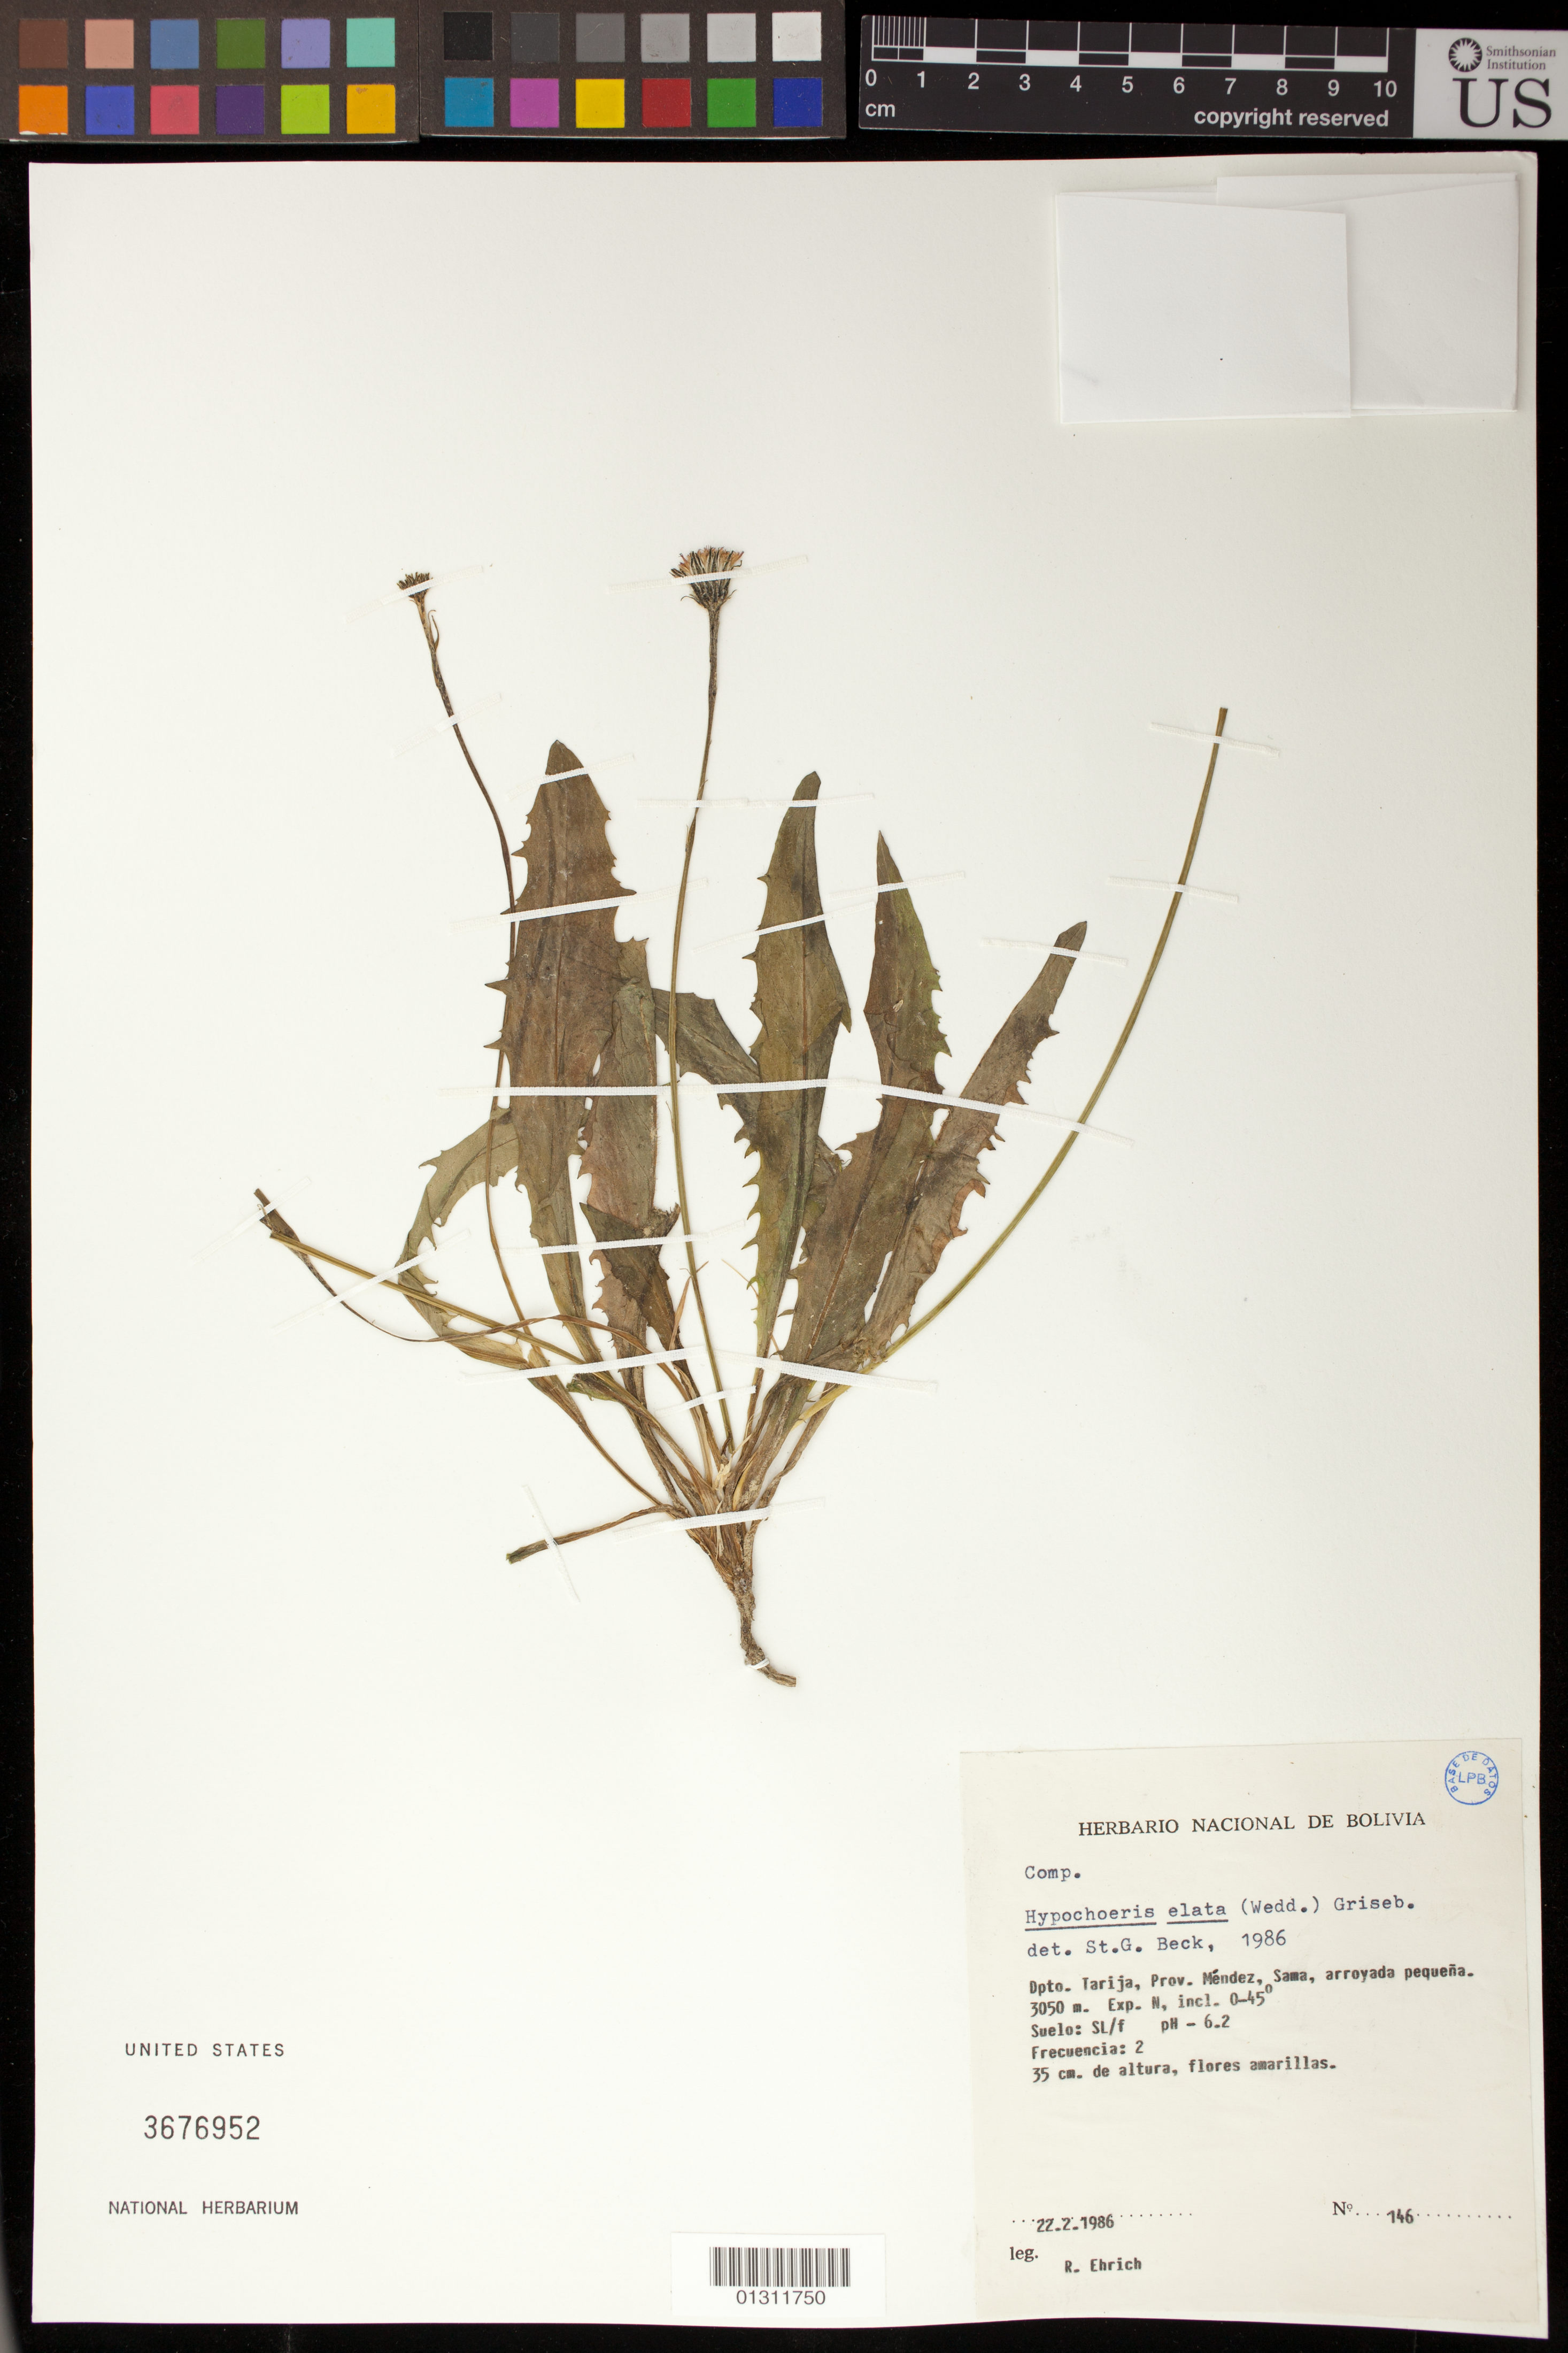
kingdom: Plantae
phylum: Tracheophyta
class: Magnoliopsida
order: Asterales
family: Asteraceae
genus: Hypochaeris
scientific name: Hypochaeris elata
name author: (Wedd.) Griseb.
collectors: R. Ehrich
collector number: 146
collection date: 1986-02-22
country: Bolivia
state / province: Tarija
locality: Dpto. Tarija. Prov. Mendez, Sama, arroyada pequena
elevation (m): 3050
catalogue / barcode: US 3676952